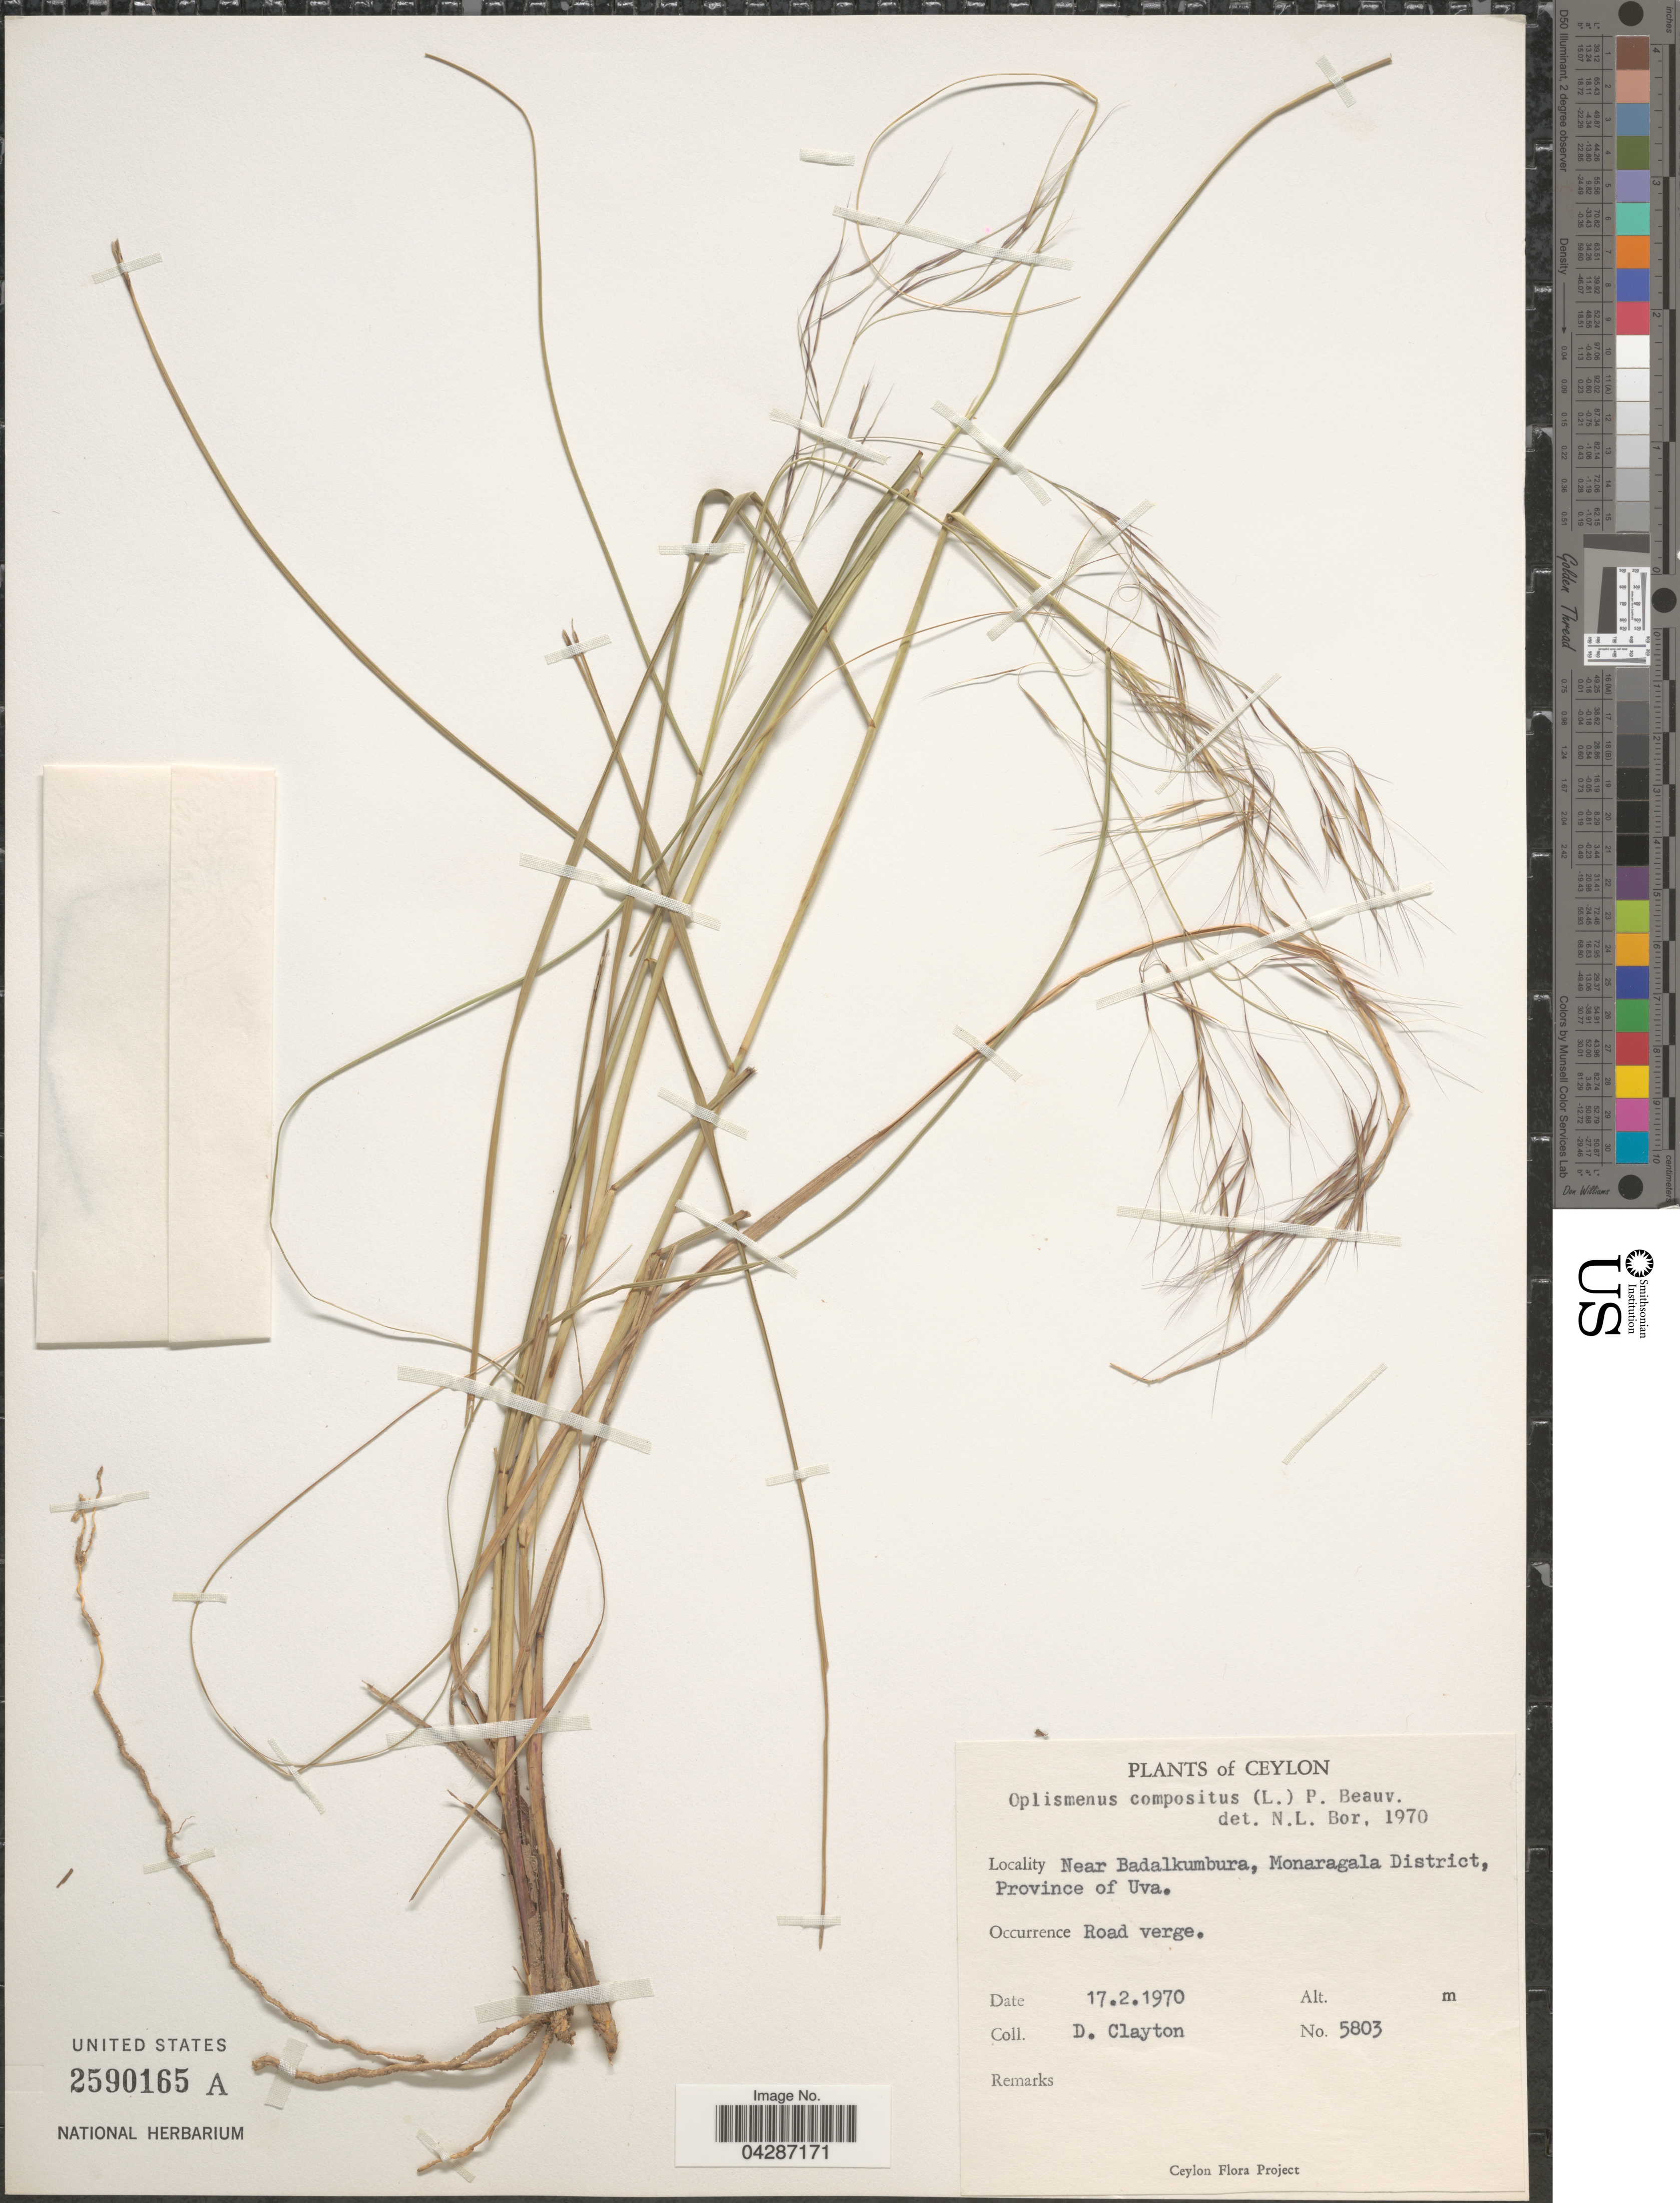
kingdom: Plantae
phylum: Tracheophyta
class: Liliopsida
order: Poales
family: Poaceae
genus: Oplismenus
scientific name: Oplismenus compositus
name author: (L.) P. Beauv.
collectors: D. Clayton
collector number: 5803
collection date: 1970-02-17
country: Sri Lanka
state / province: Uva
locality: Ceylon. Near Badalkumbura, Monaragala District. Road verge.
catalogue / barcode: US 2590165A